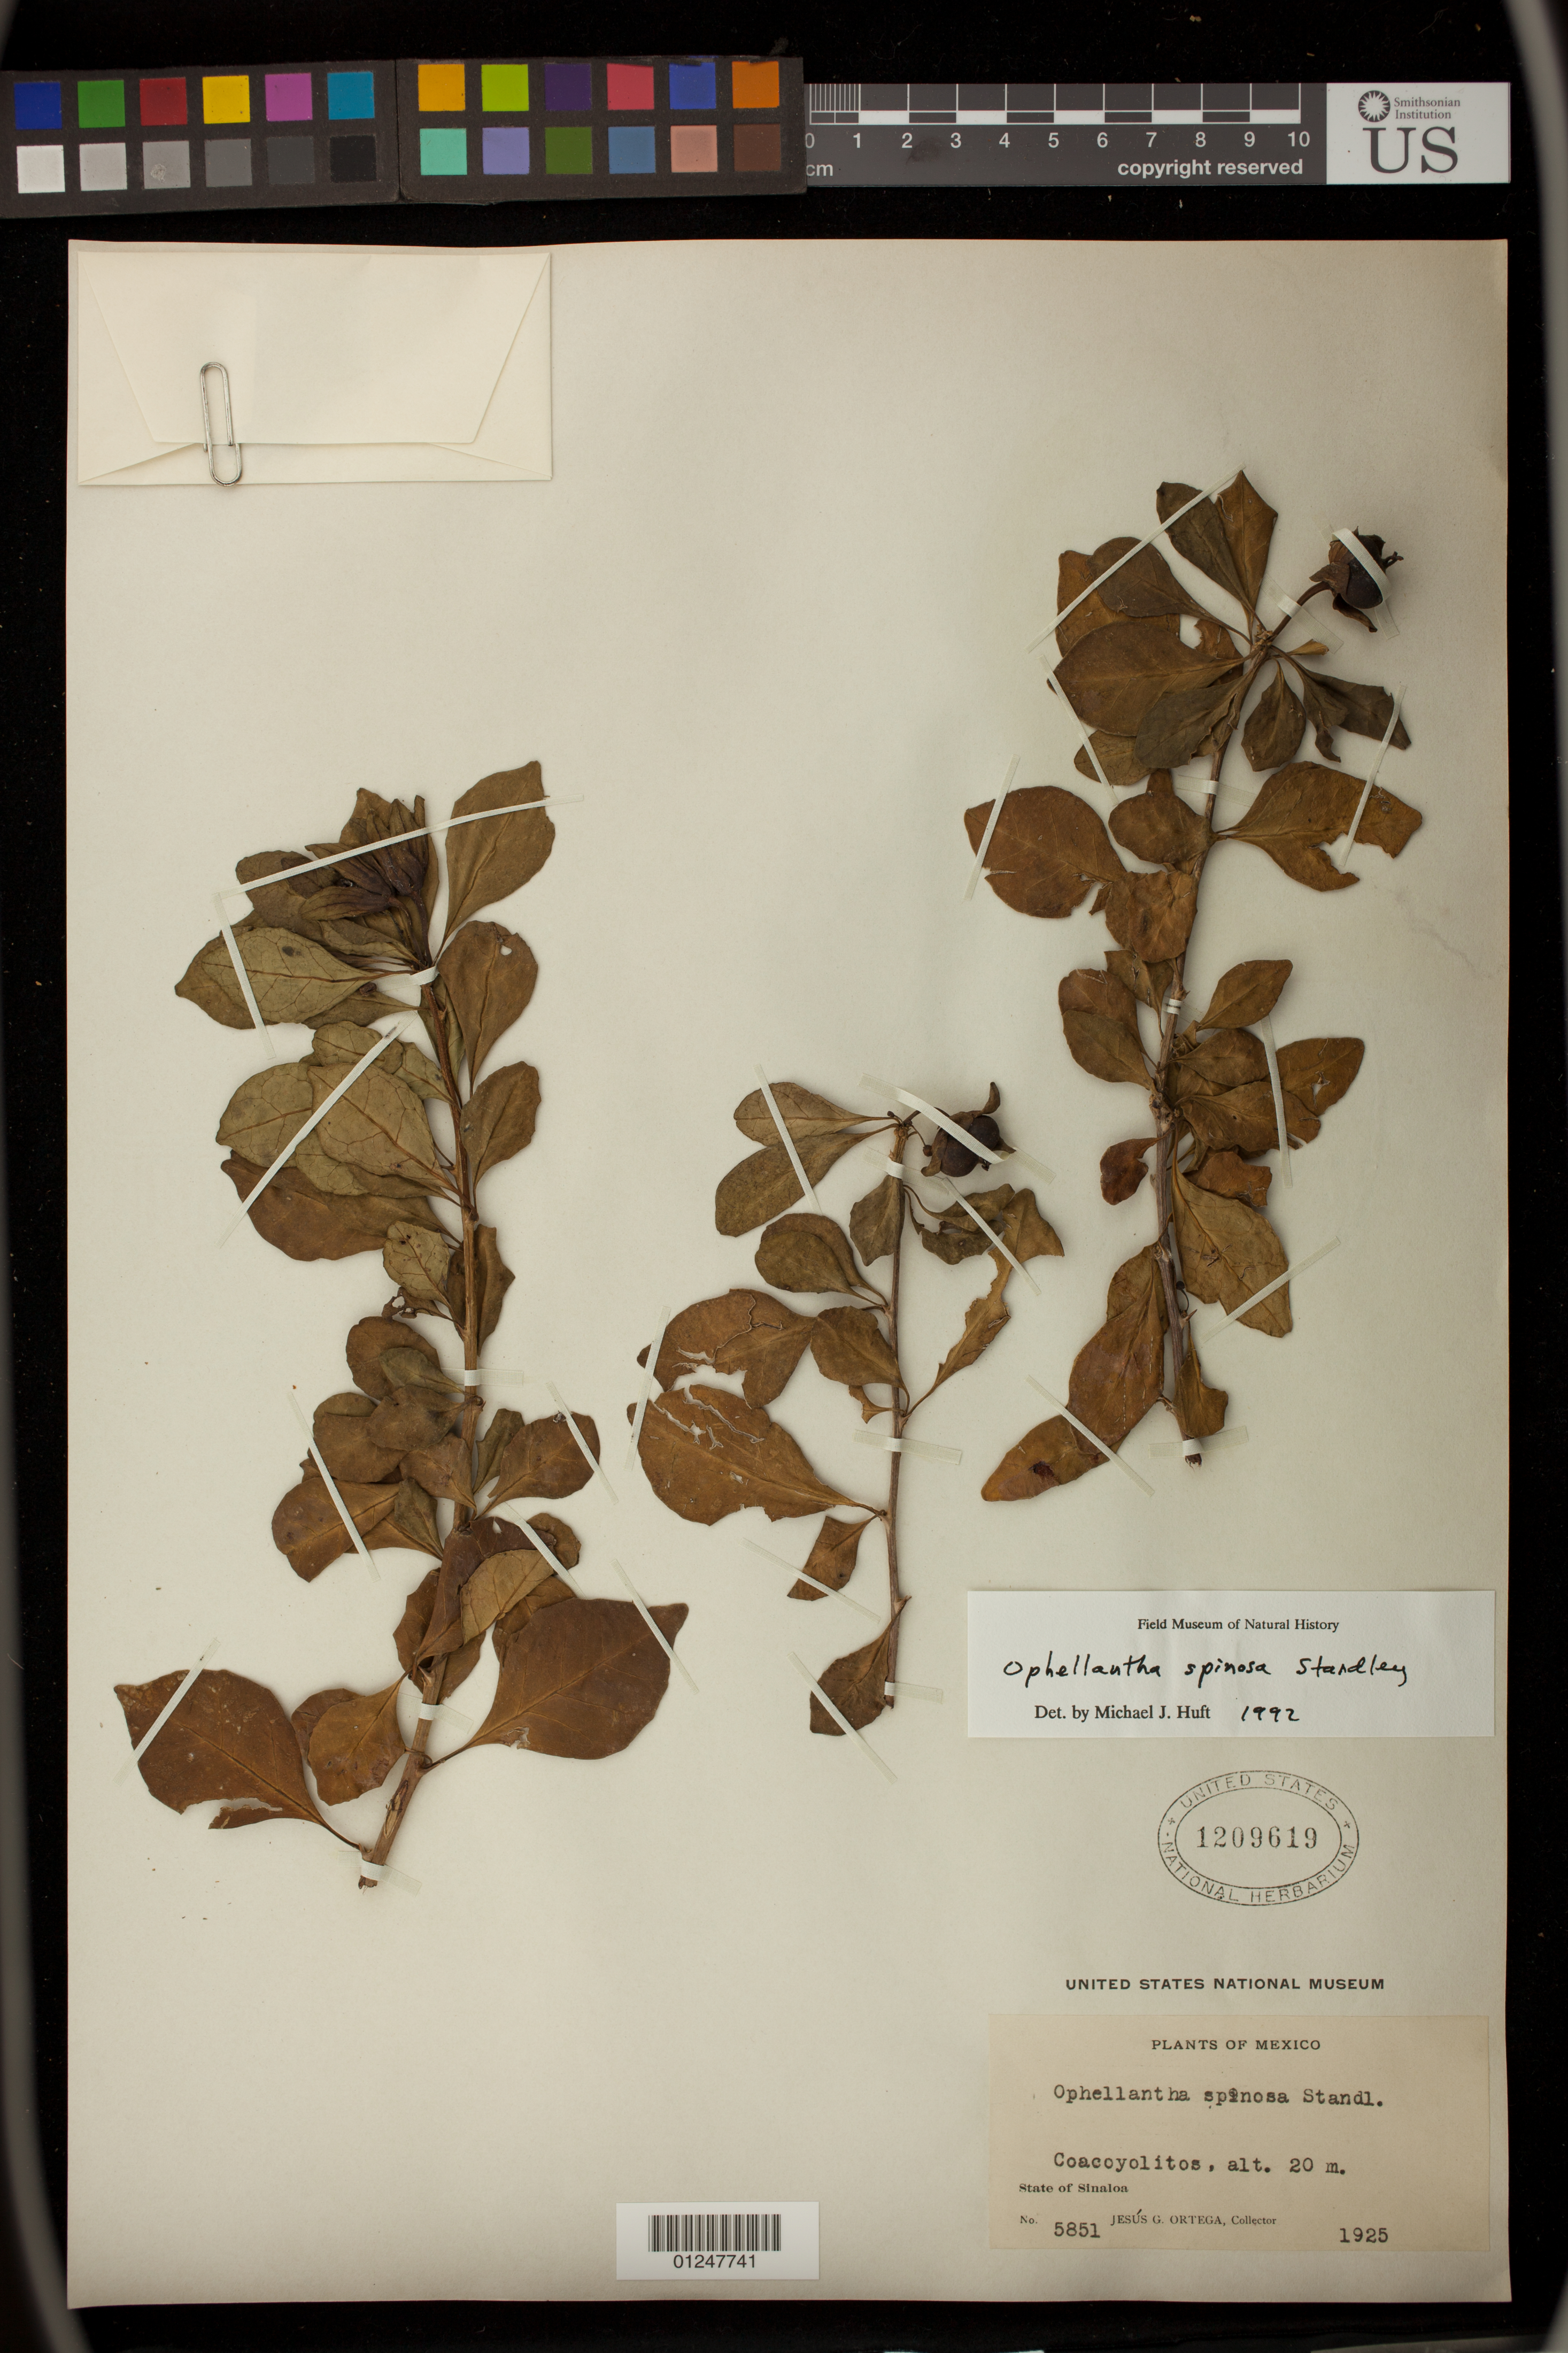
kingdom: Plantae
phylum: Tracheophyta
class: Magnoliopsida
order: Malpighiales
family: Euphorbiaceae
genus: Ophellantha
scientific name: Ophellantha spinosa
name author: Standl.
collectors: J. Ortega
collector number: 5851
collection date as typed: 1925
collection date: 1925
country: Mexico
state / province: Sinaloa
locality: Coacoyolitos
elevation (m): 20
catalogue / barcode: US 1209619